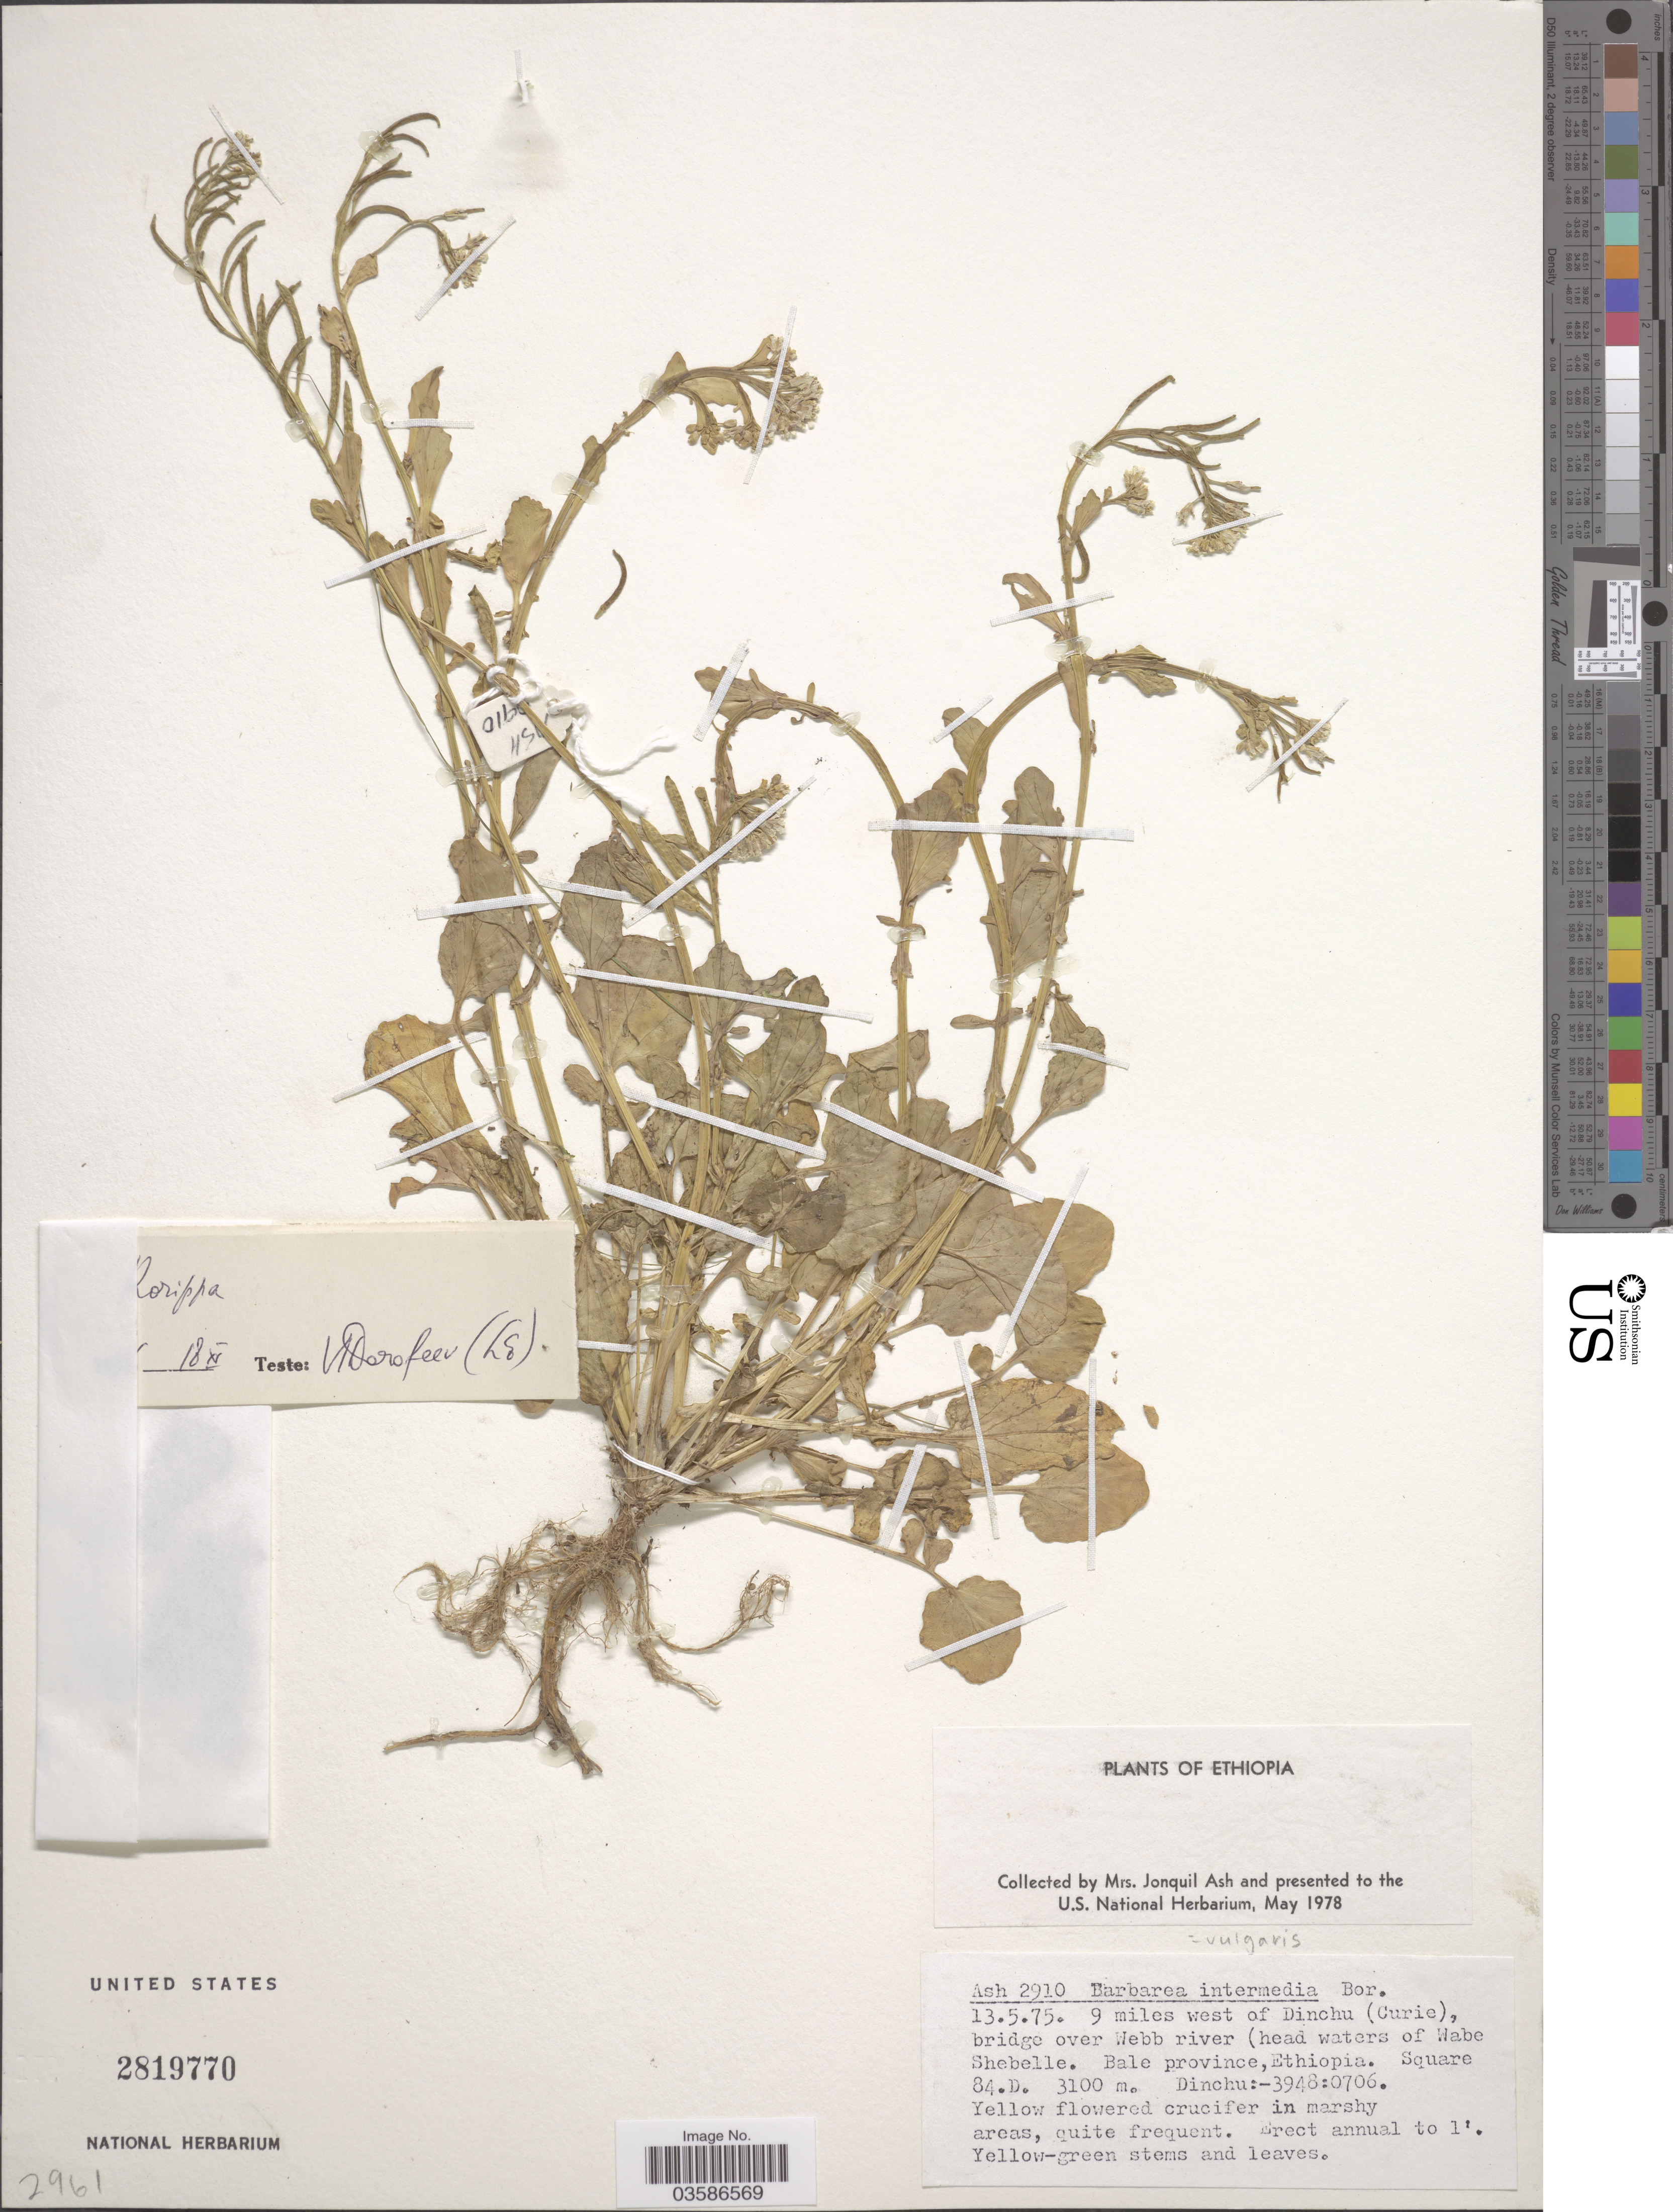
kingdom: Plantae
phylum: Tracheophyta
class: Magnoliopsida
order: Brassicales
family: Brassicaceae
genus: Barbarea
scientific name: Barbarea vulgaris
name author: W.T. Aiton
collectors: J. Ash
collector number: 2910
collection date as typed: Transcribed d/m/y: 13/5/75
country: Ethiopia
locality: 9 miles west of Dinchu (Curie), bridge over Webb river (head waters of Wabe Shebelle. Bale province. Square 84.D. Dinchu: - 3948:0706.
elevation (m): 3100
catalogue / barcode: US 2819770